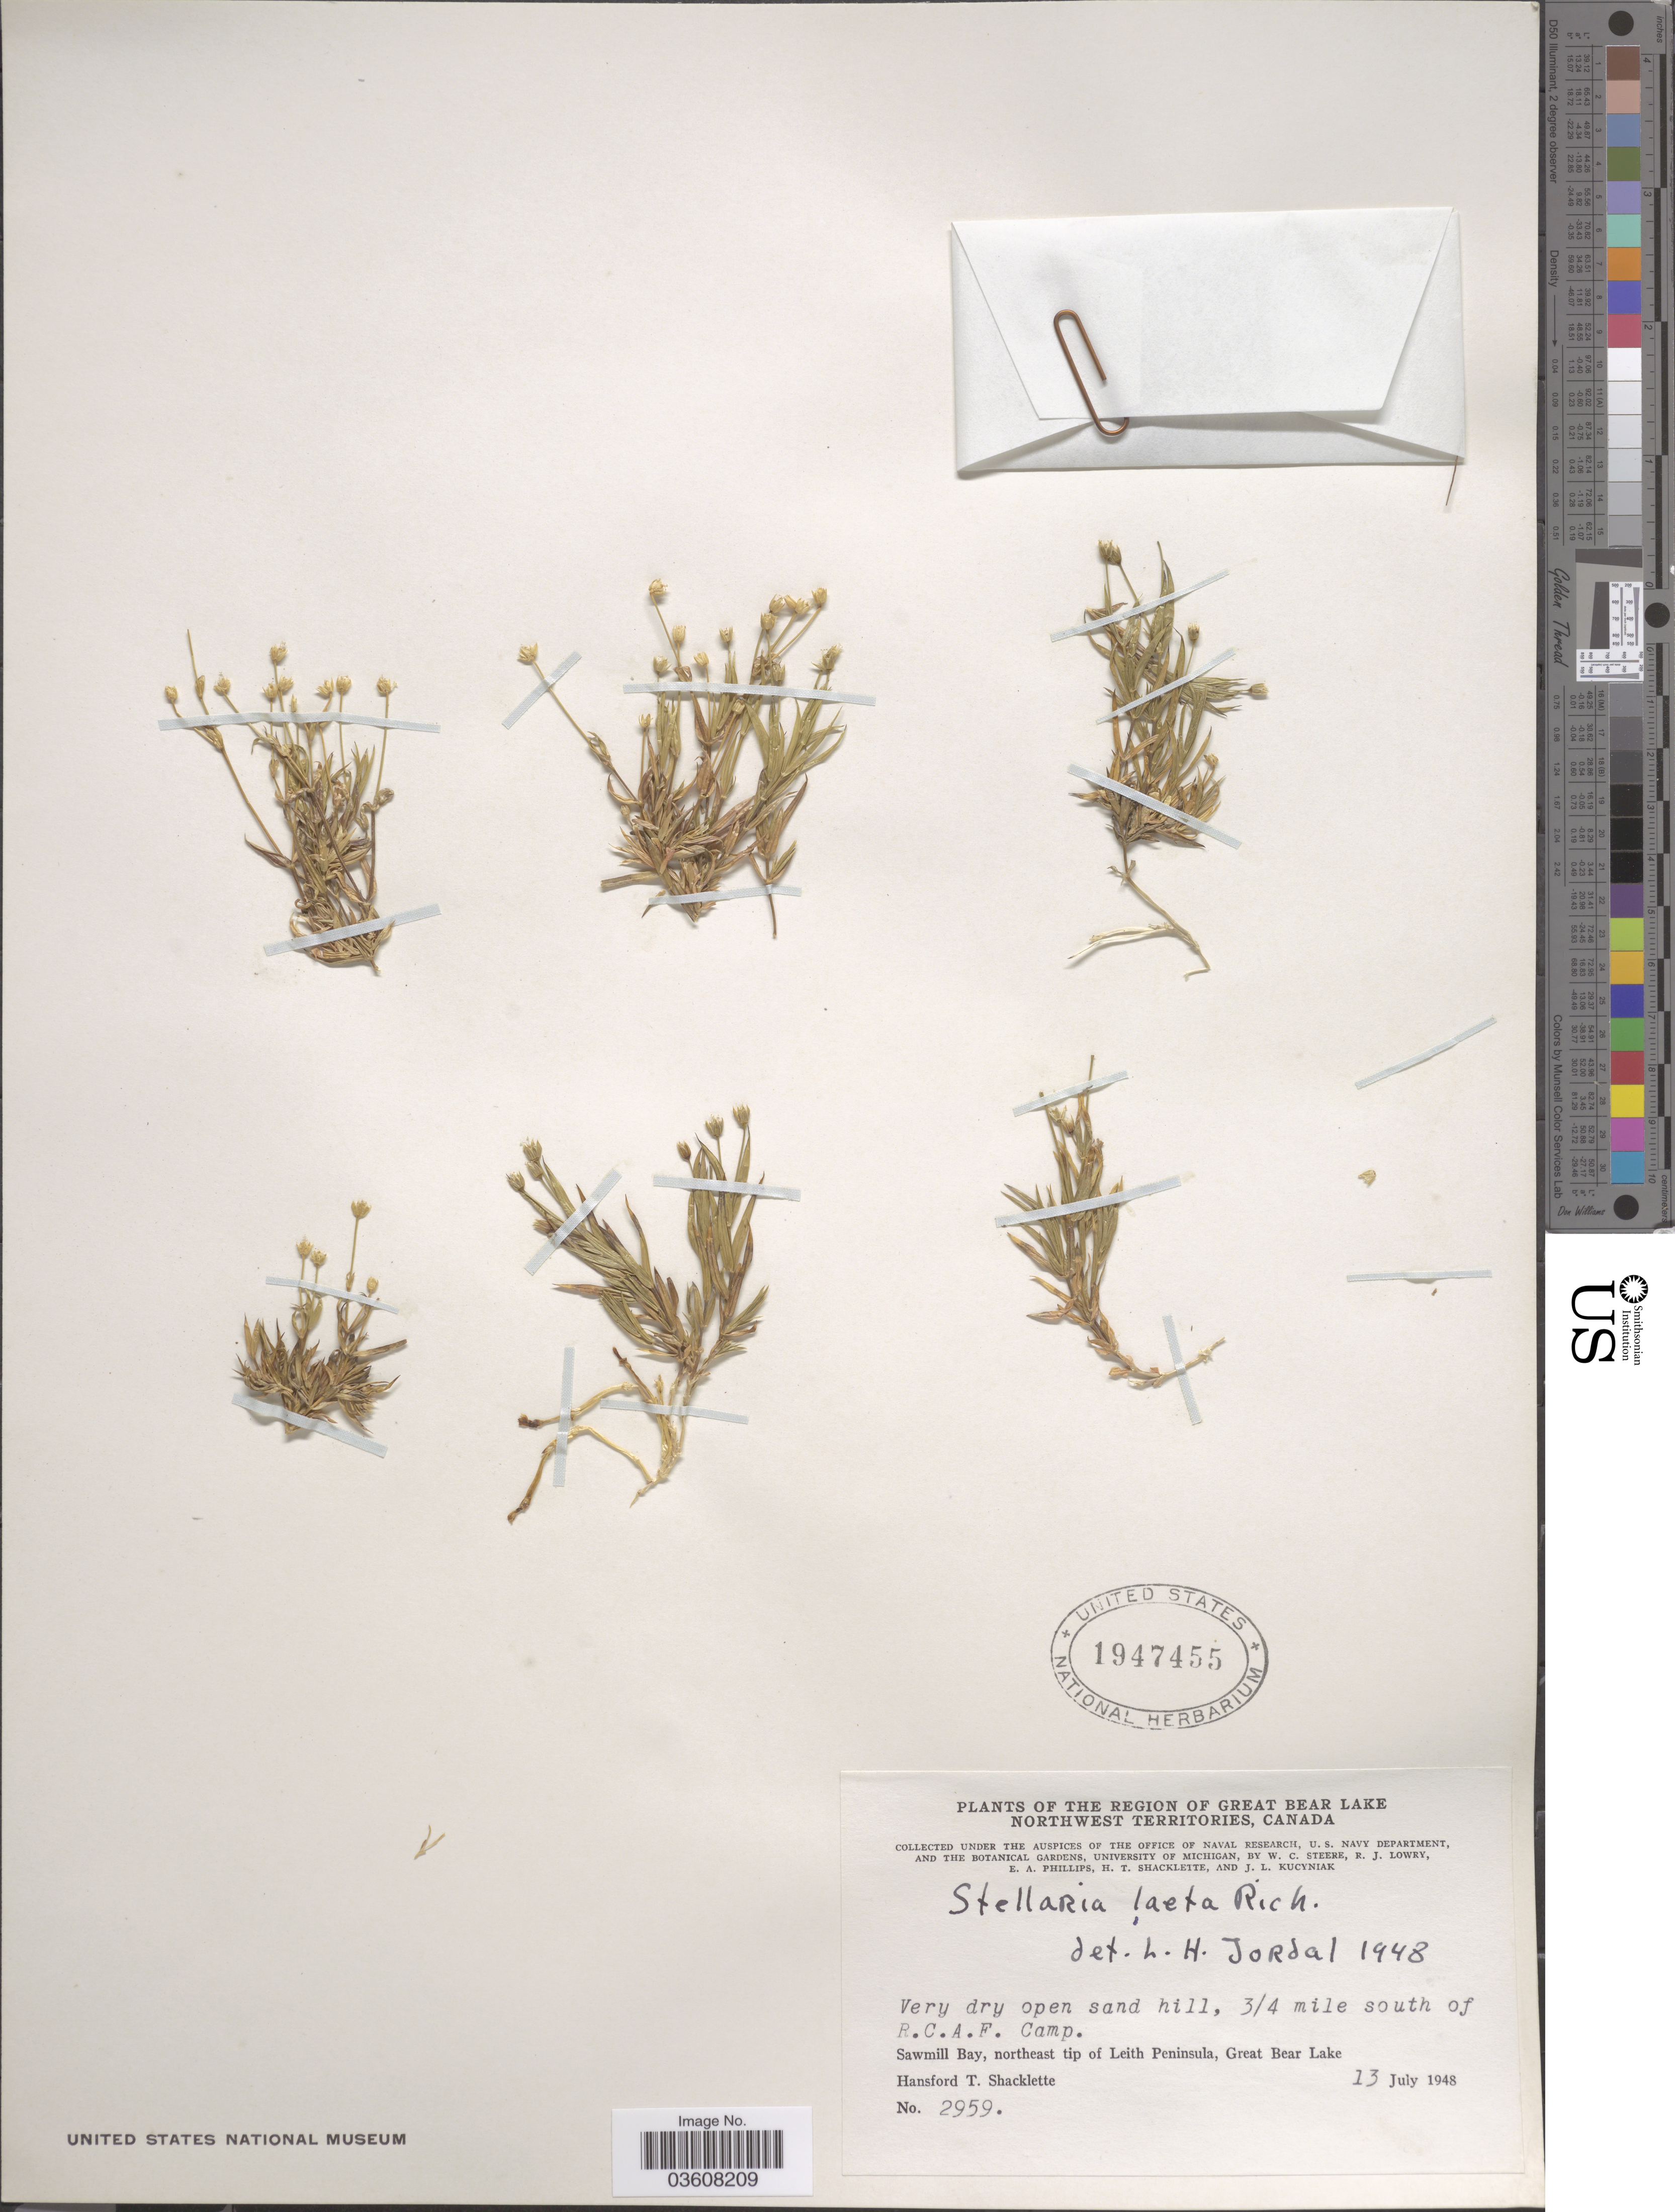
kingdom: Plantae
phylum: Tracheophyta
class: Magnoliopsida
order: Caryophyllales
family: Caryophyllaceae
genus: Stellaria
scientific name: Stellaria laeta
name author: Richards.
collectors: H. Shacklette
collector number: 2959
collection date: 1948-07-13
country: Canada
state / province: Northwest Territories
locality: The Region of Great Bear Lake. 3/4 mile south of R. C. A. F. Camp. Sawmill Bay, northeast tip of Leith Peninsula, Great Bear Lake.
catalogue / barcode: US 1947455